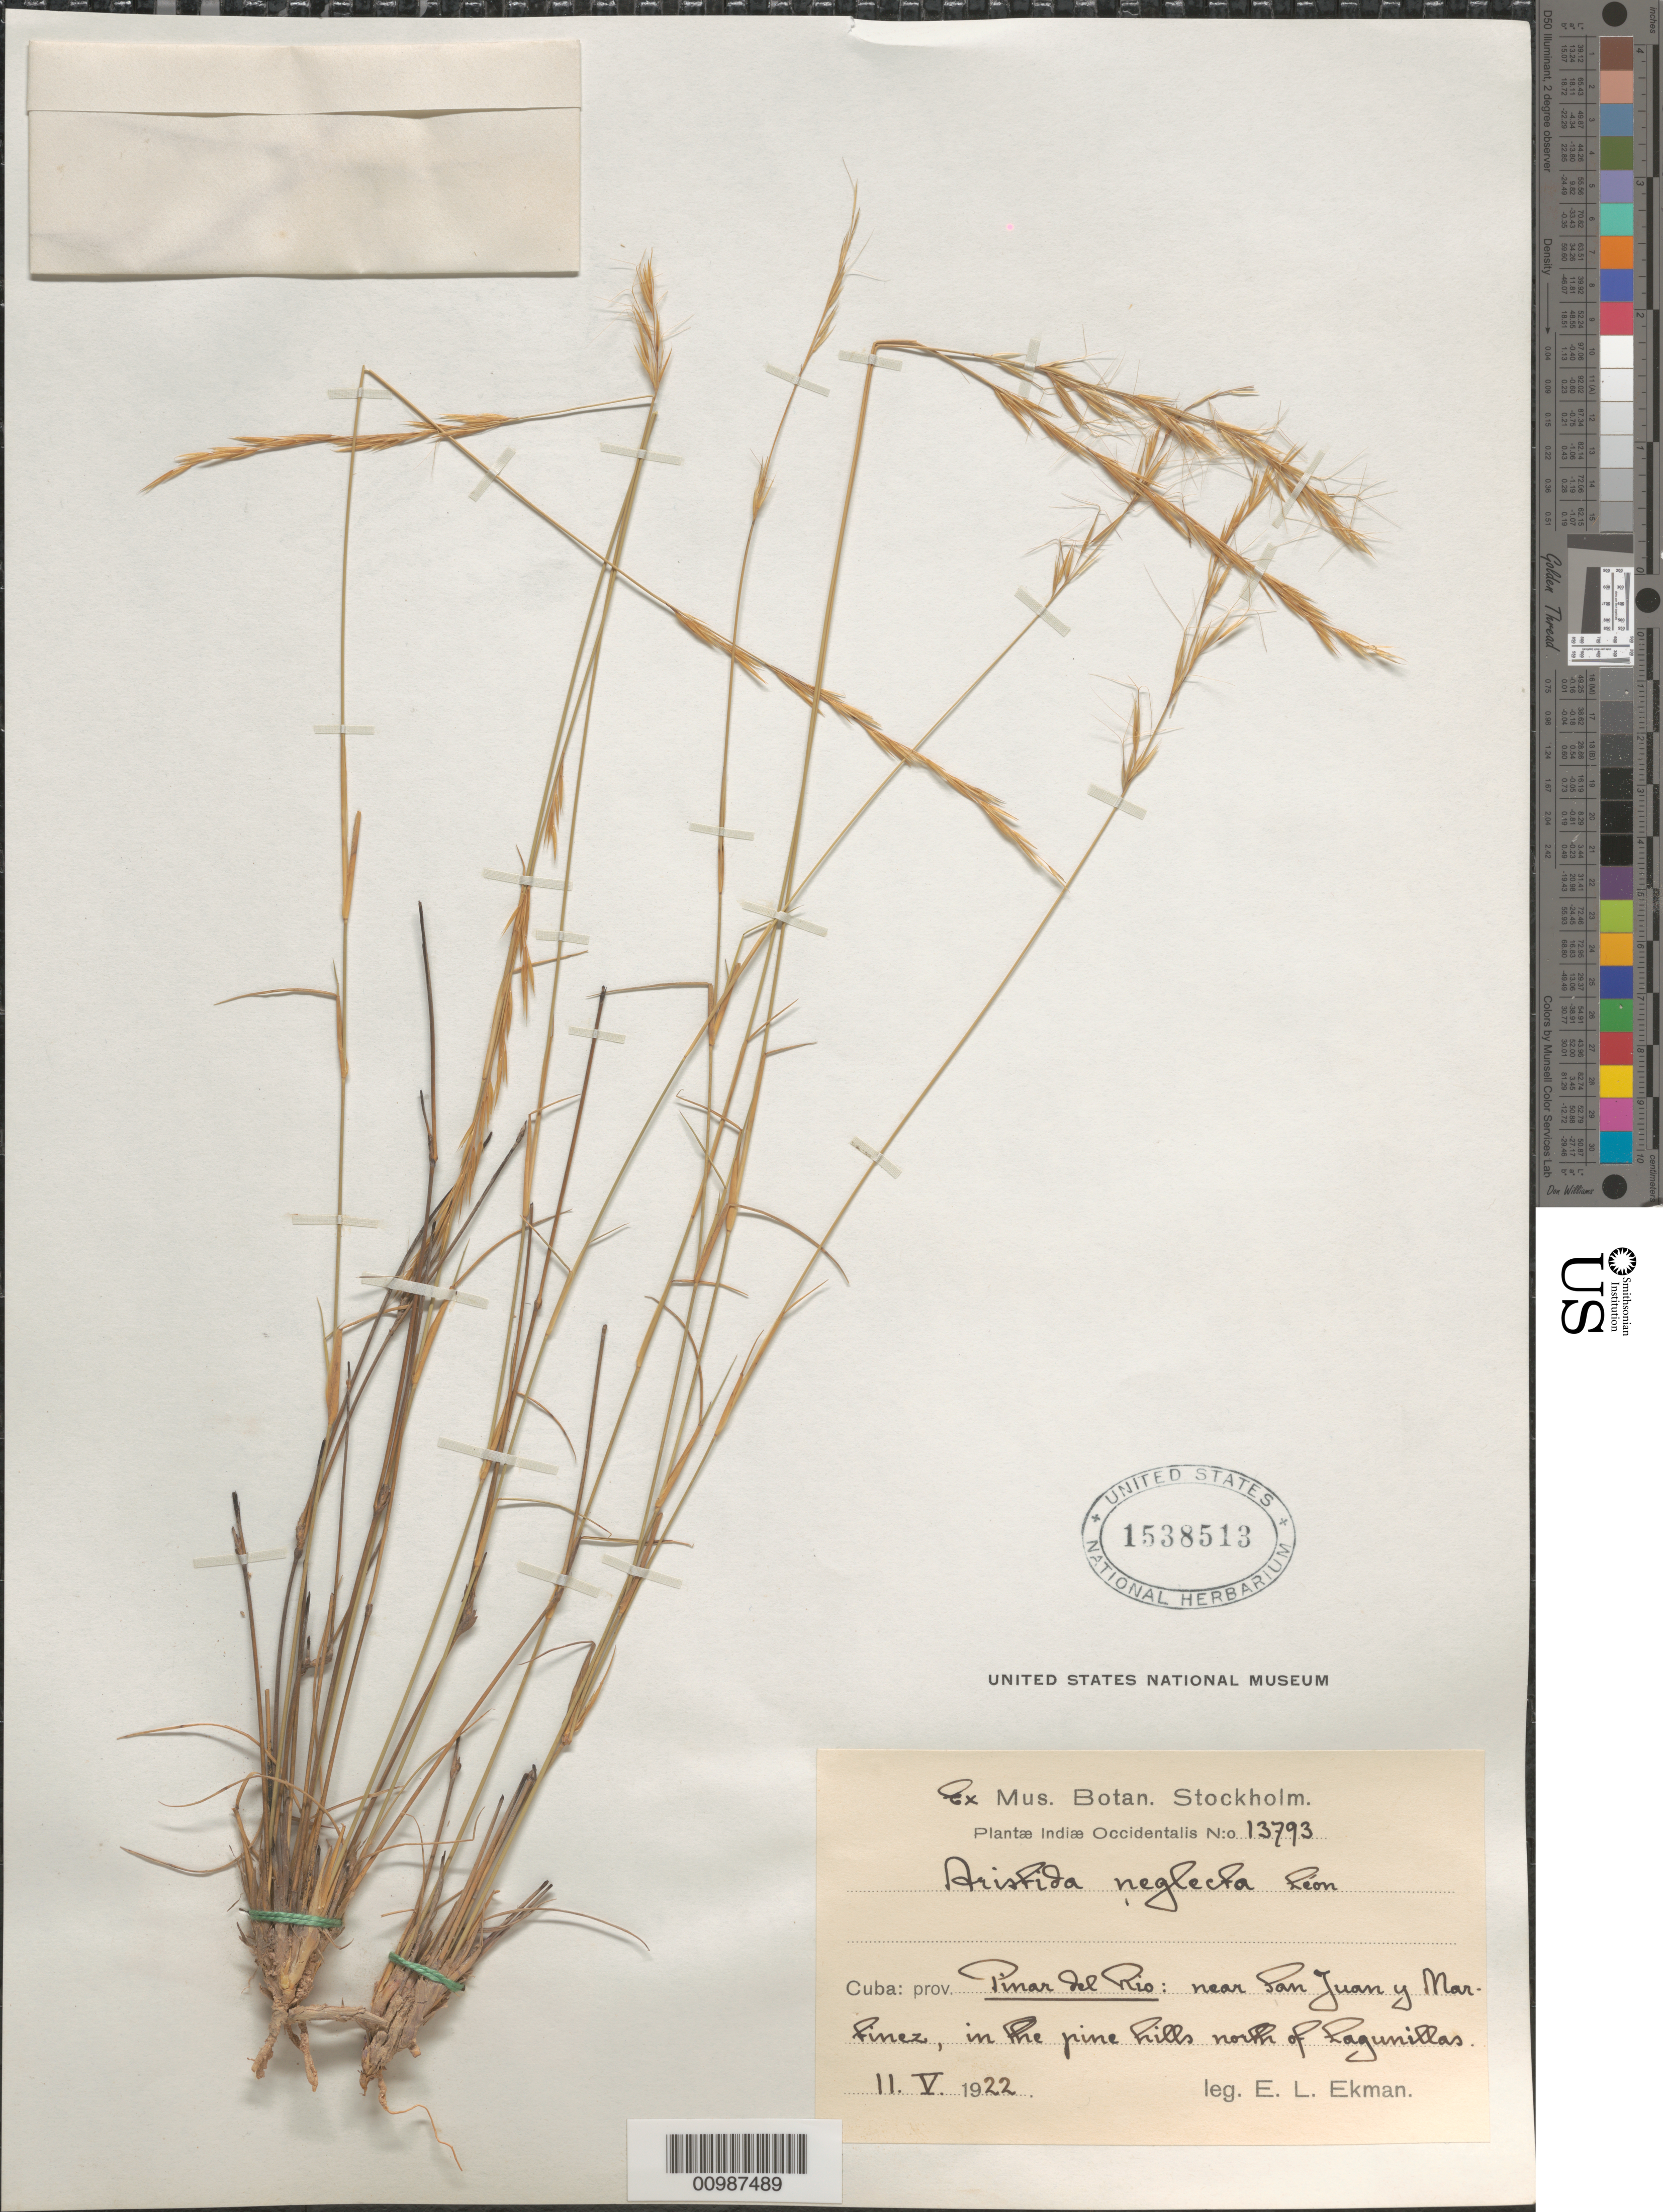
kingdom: Plantae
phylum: Tracheophyta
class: Liliopsida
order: Poales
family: Poaceae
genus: Aristida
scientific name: Aristida neglecta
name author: León ex Hitchc.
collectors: E. L. Ekman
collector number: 13793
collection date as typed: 11 May 1922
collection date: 1922-05-11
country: Cuba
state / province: Pinar del Rio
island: Cuba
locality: near San Juan y Martinez, north of Lagunillas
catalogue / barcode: US 1538513